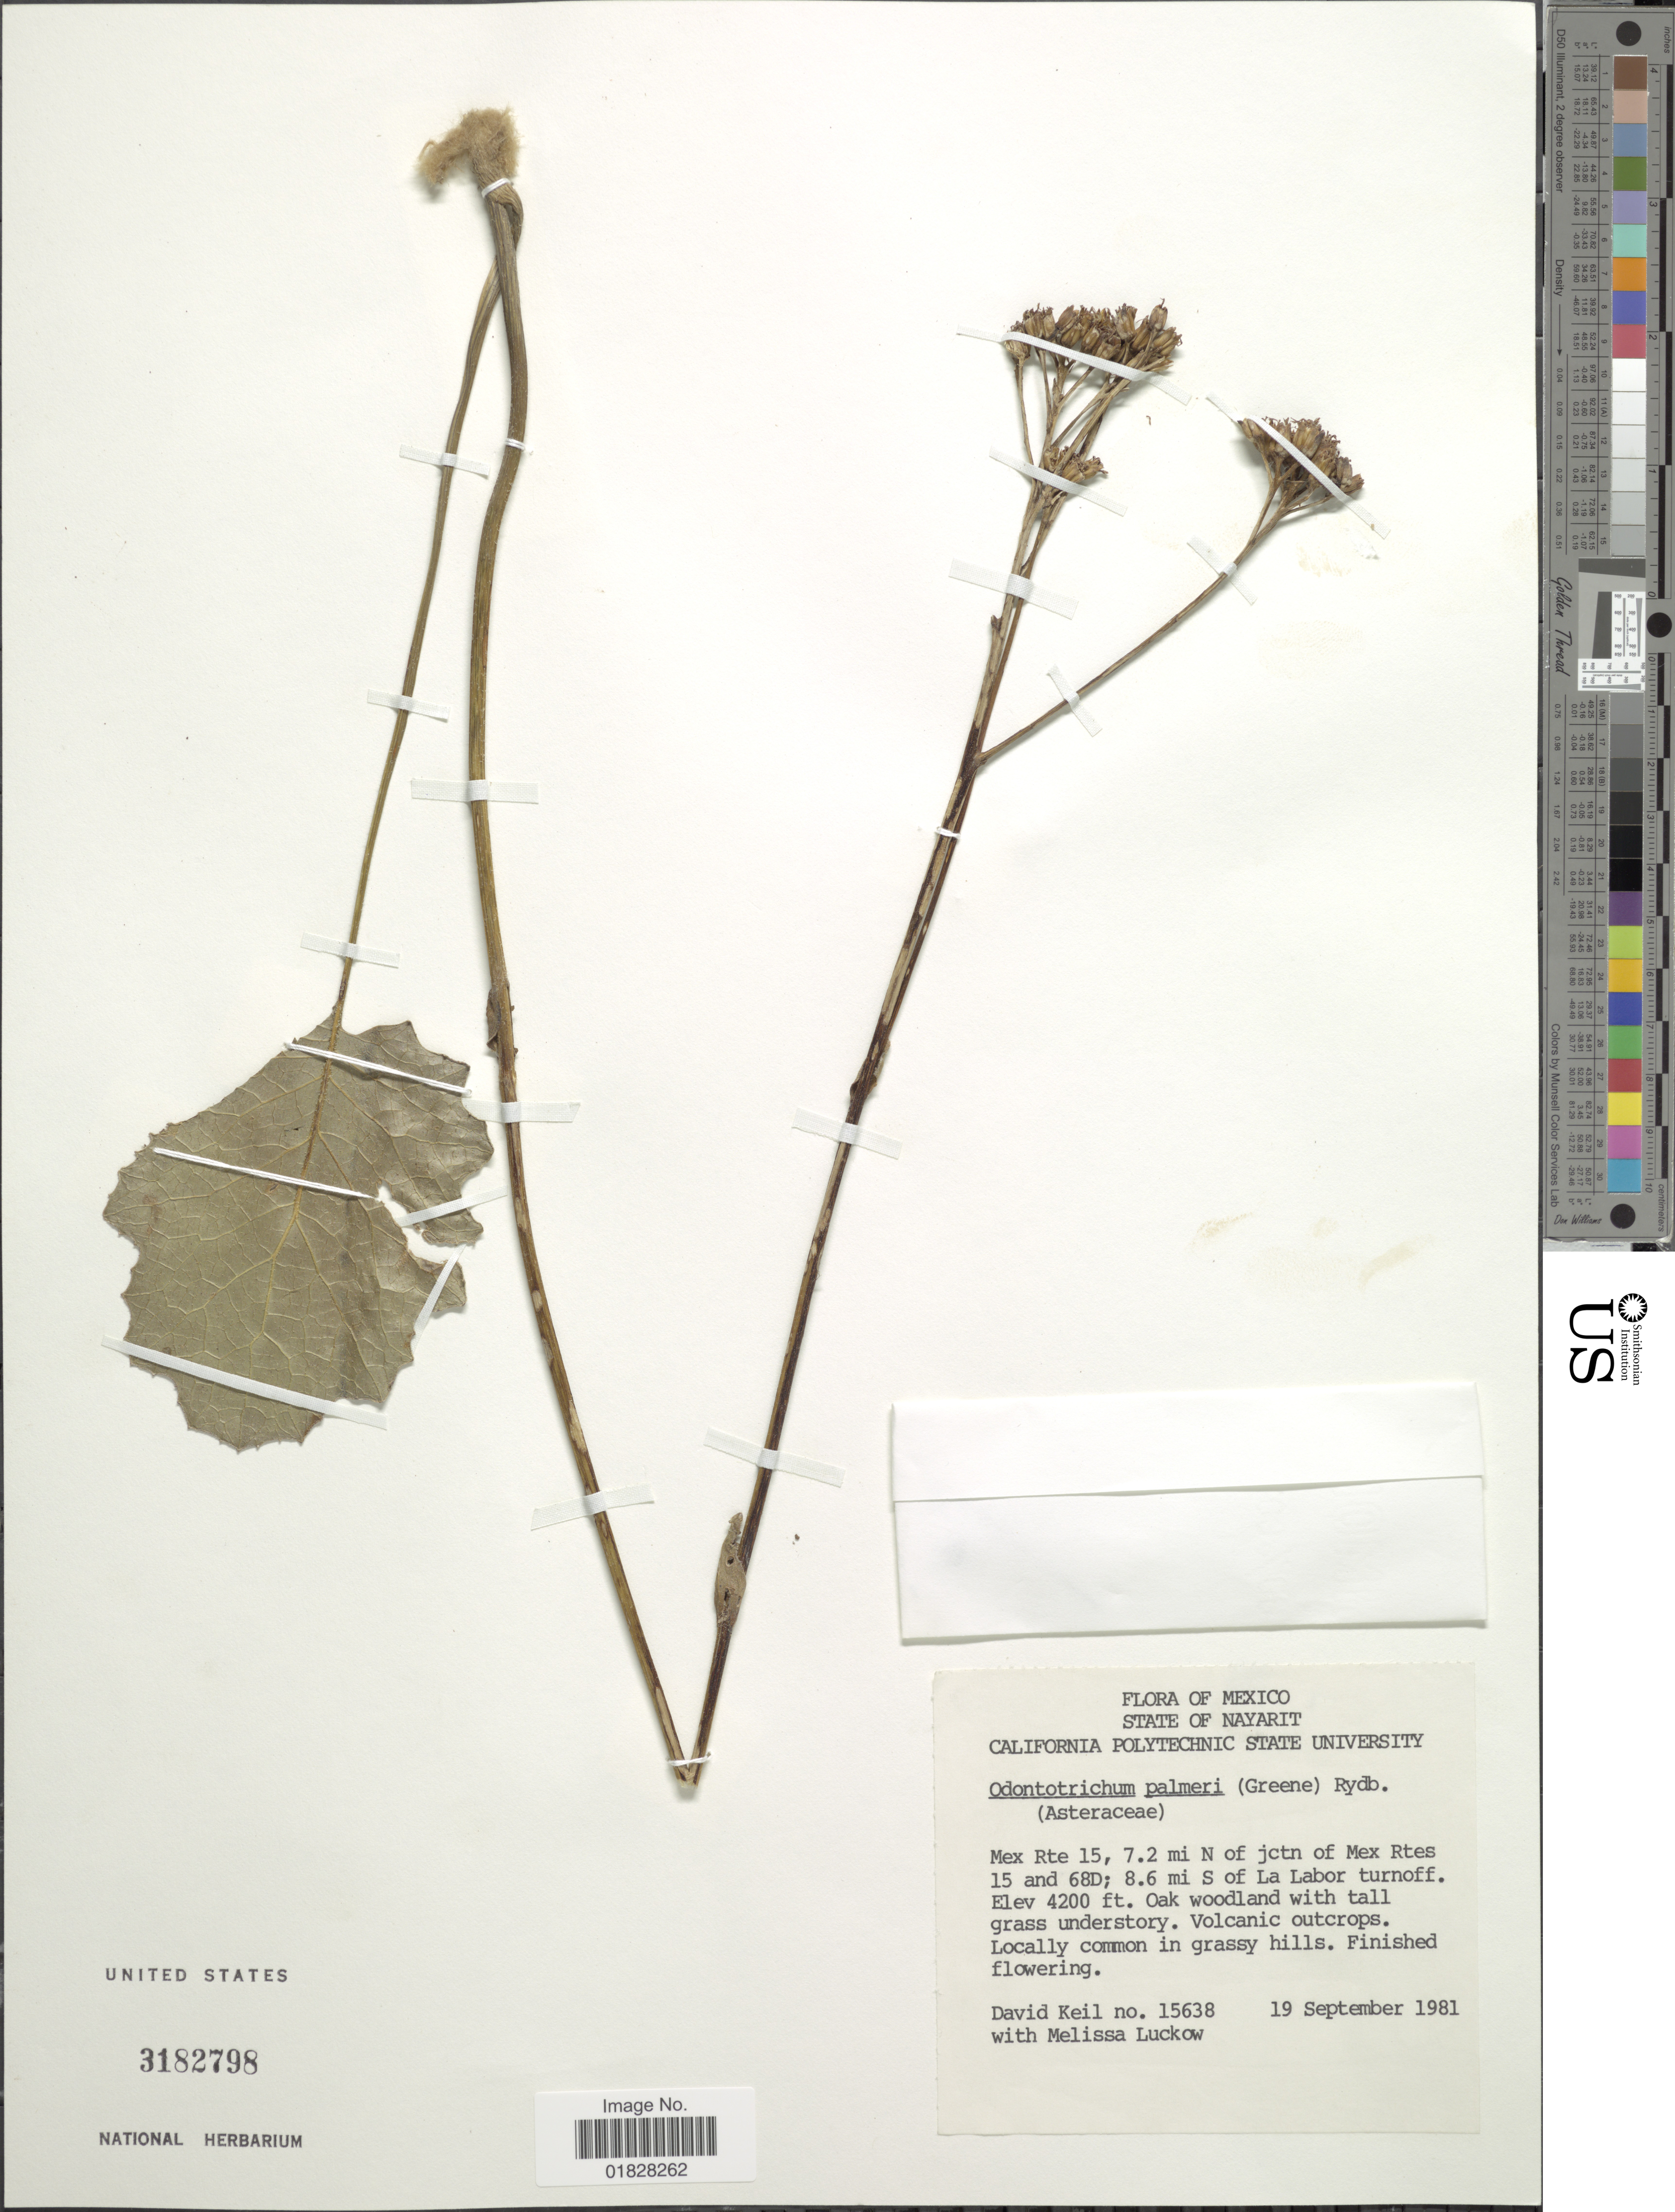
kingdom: Plantae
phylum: Tracheophyta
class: Magnoliopsida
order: Asterales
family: Asteraceae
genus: Psacalium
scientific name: Psacalium palmeri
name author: (Greene) H. Rob. & Brettell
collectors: D. J. Keil & M. A. Luckow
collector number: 15638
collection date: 1981-09-19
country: Mexico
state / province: Nayarit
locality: State of Nayarit. Mex Rte 15, 7.2 mi N of jctn of Mex Rtes 15 and 68D; 8.6 mi S of La Labor turnoff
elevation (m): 1280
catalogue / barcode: US 3182798